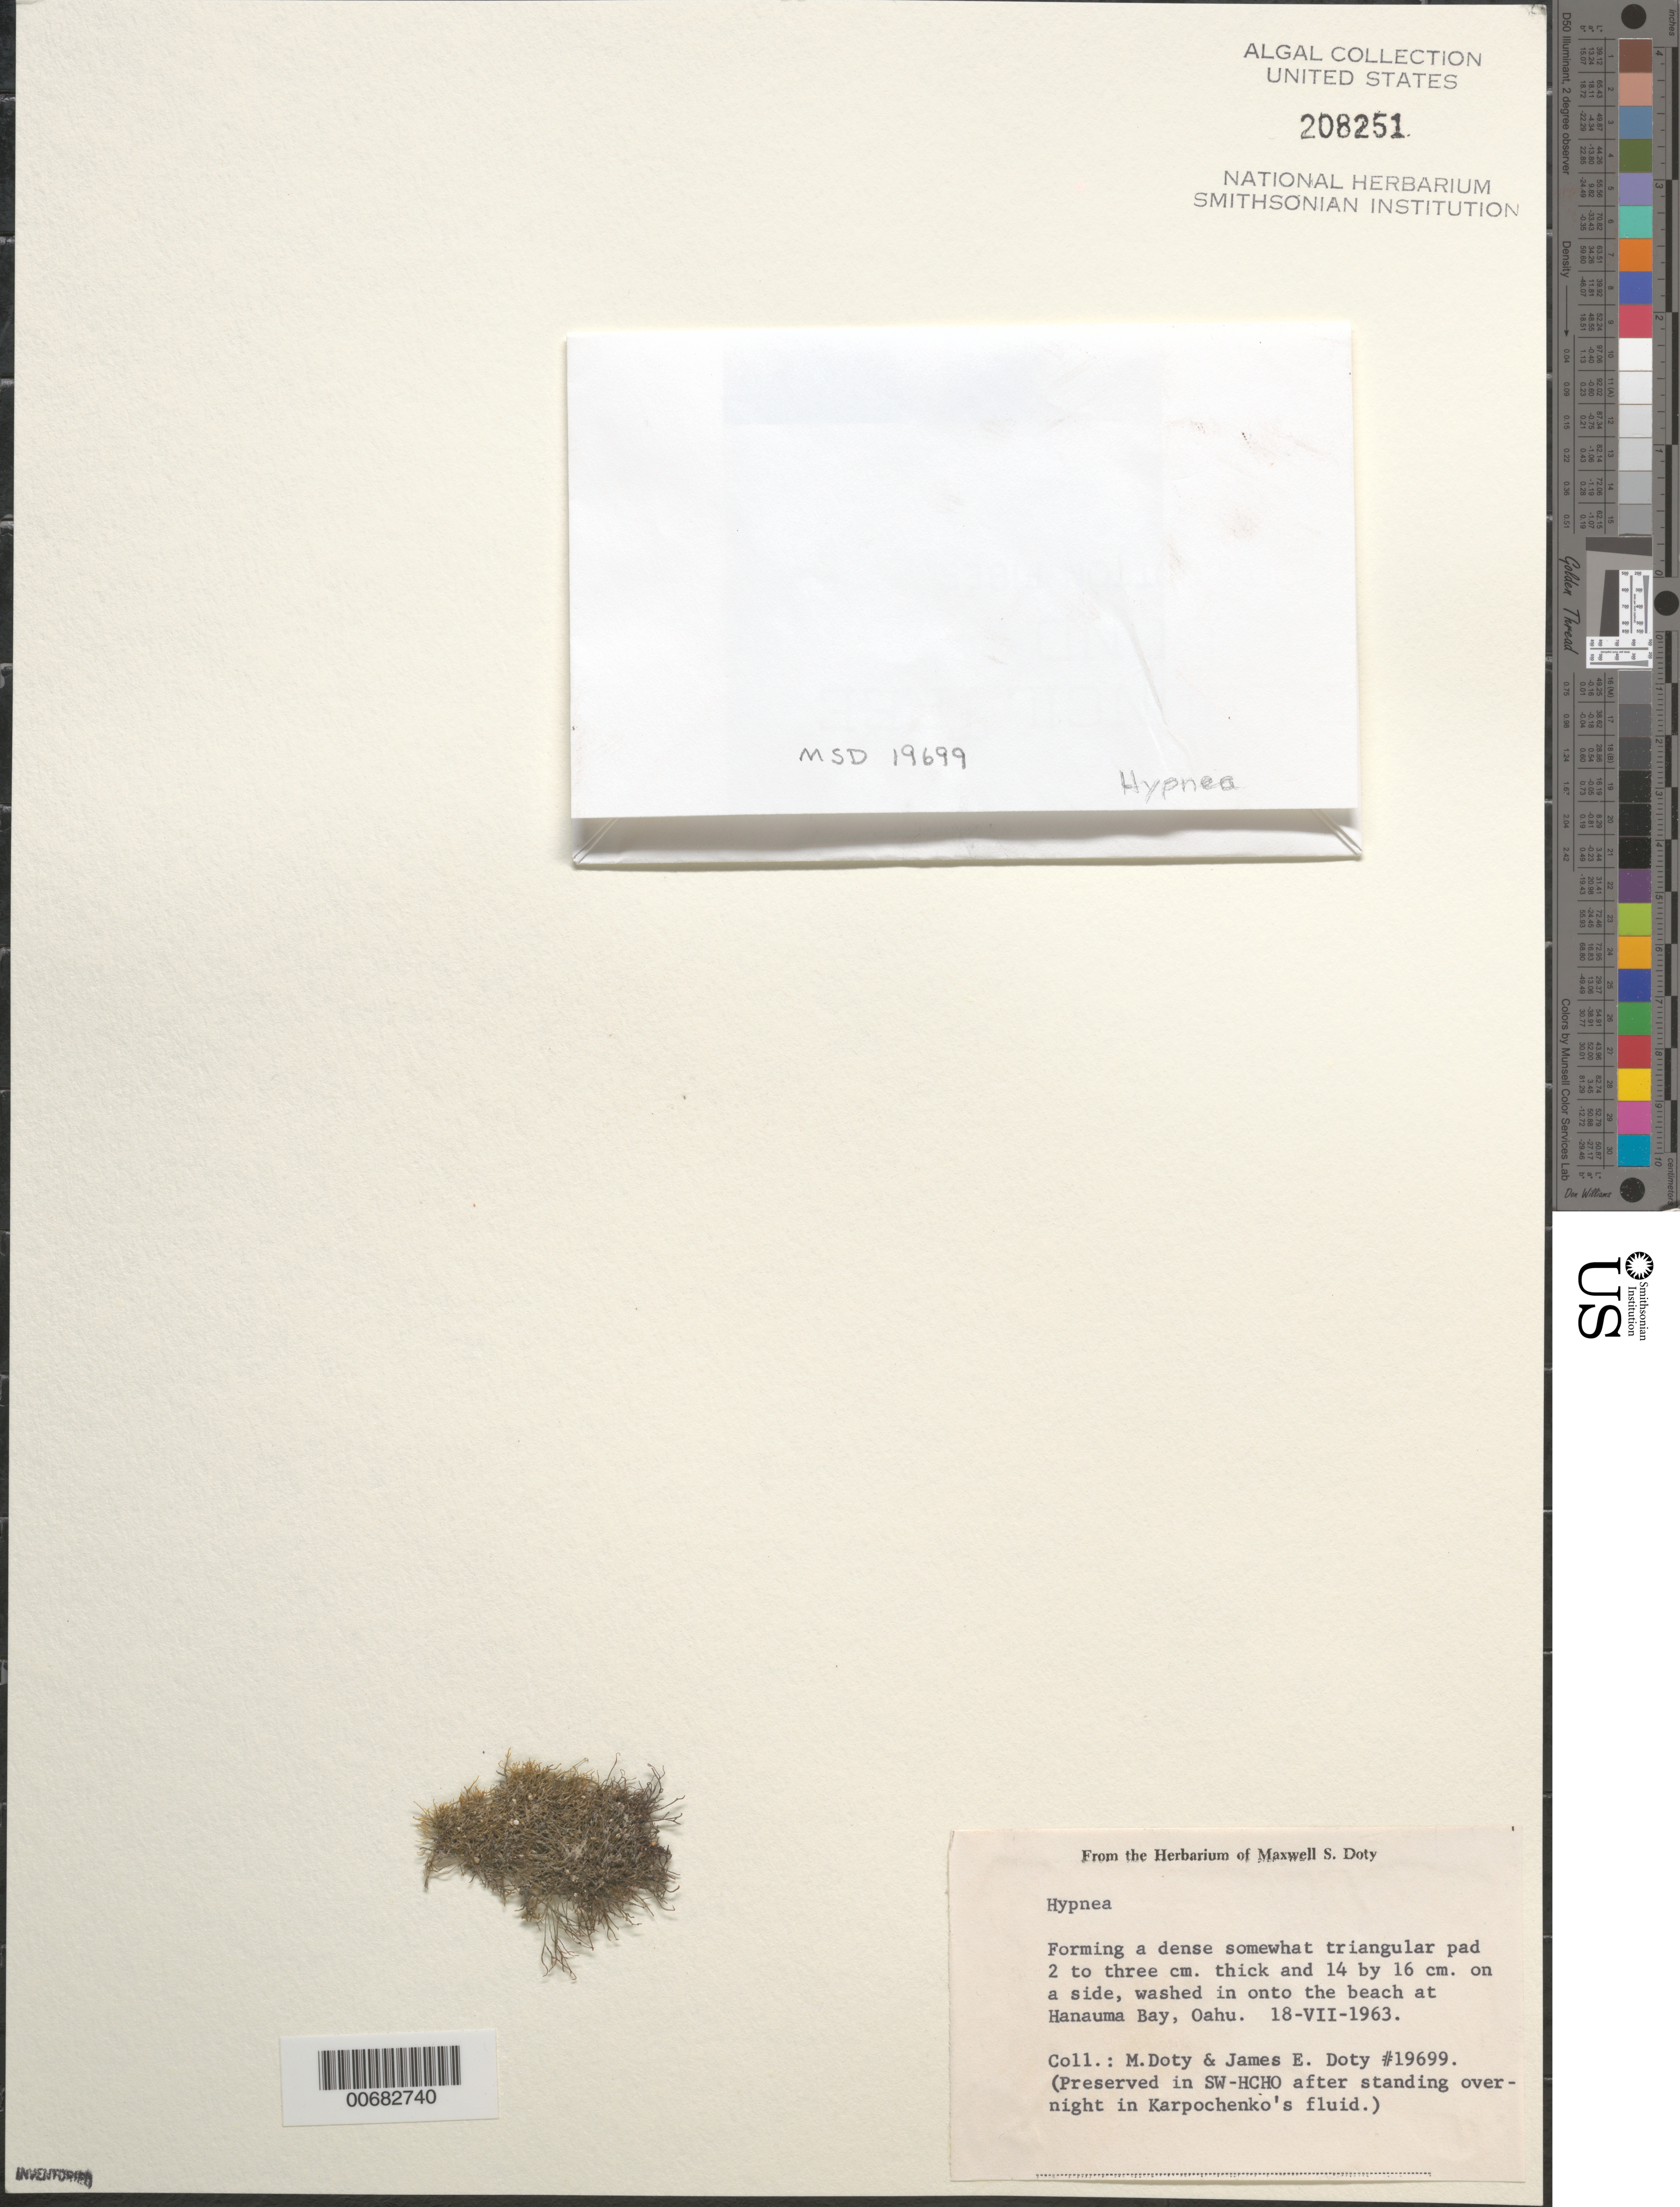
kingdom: Plantae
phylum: Rhodophyta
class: Florideophyceae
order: Gigartinales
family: Cystocloniaceae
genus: Hypnea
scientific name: Hypnea sp.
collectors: M. S. Doty & J. Doty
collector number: MSD 19699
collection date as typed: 18 Jul 1963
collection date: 1963-07-18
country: United States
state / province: Hawaii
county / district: Honolulu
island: Oahu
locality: Hanauma Bay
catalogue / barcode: US 208251